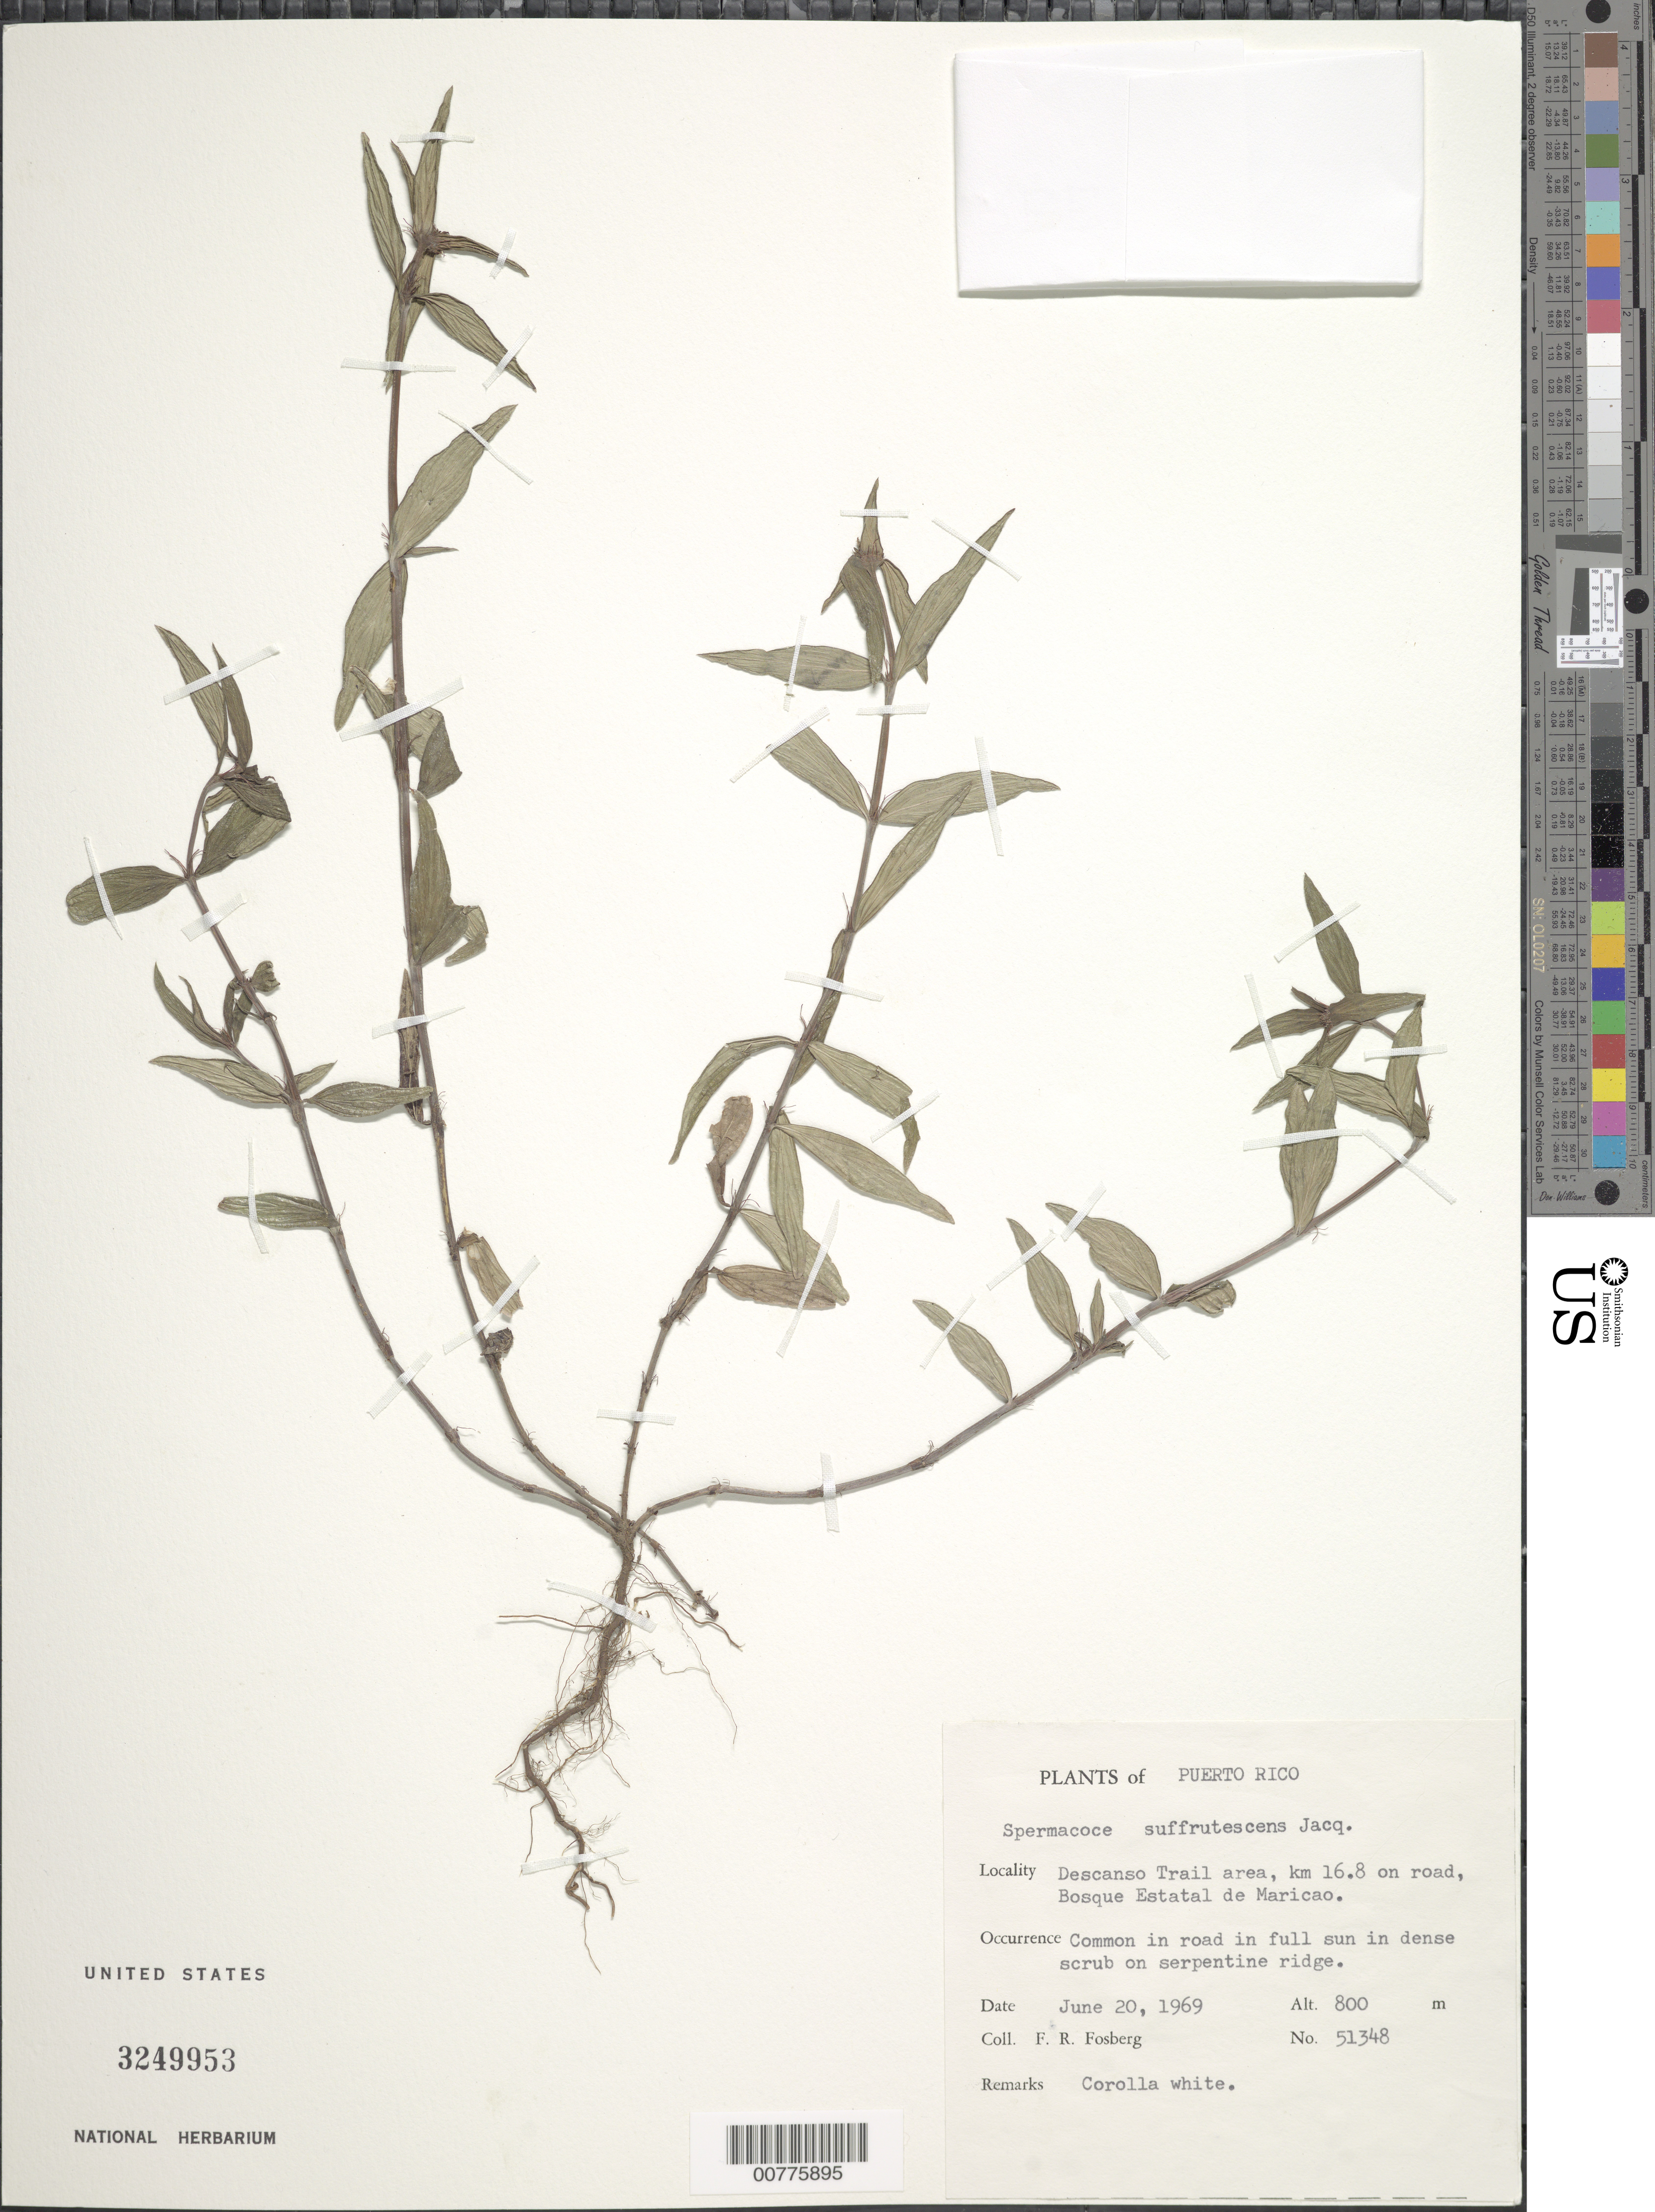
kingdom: Plantae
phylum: Tracheophyta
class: Magnoliopsida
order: Gentianales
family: Rubiaceae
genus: Spermacoce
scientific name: Spermacoce remota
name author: Lam.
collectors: F. R. Fosberg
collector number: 51348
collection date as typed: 20 Jun 1969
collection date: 1969-06-20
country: Puerto Rico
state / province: Maricao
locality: Descanso Trail area, km 16.8 on road, Bosque Estatal de Maricao. Common in road in full sun in dense scrub on serpentine ridge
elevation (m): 800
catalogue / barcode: US 3249953